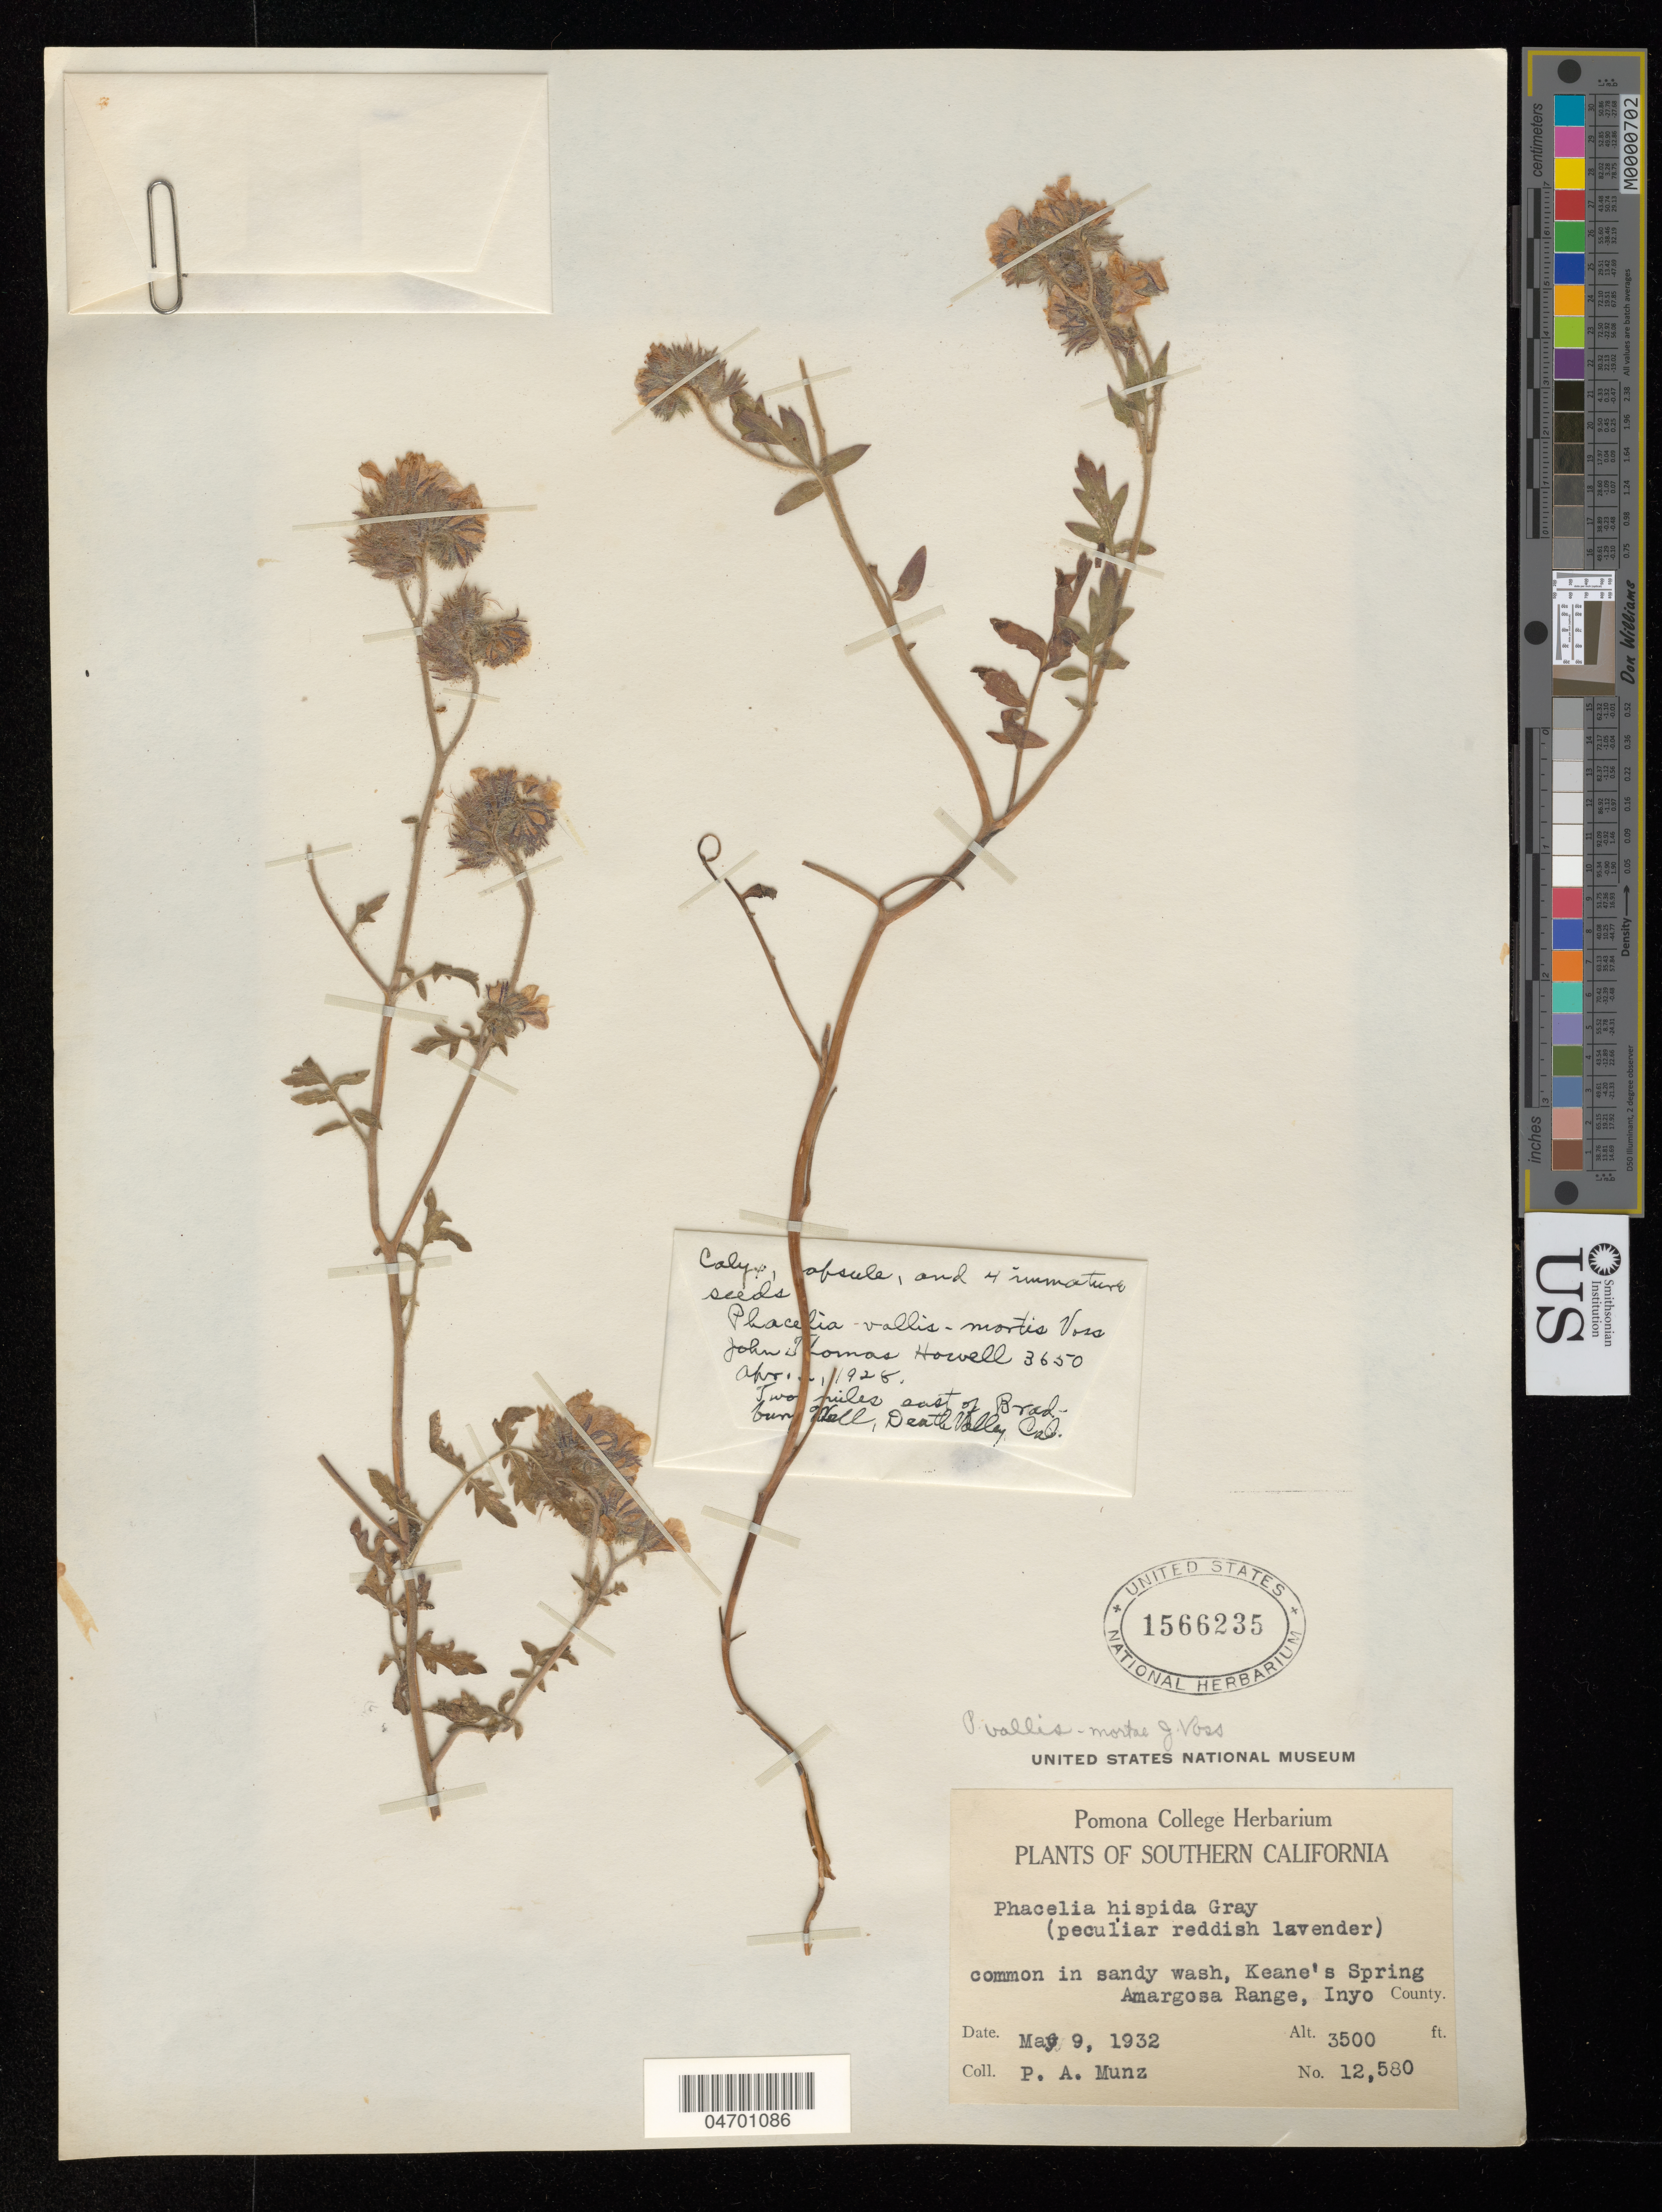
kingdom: Plantae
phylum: Tracheophyta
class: Magnoliopsida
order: Boraginales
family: Hydrophyllaceae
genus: Phacelia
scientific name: Phacelia vallis-mortae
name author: J.W. Voss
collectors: P. A. Munz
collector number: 12580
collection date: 1932-05-09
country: United States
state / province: California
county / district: Inyo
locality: Southern California. Keane's Spring Amargosa Range, Inyo County.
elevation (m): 1067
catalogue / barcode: US 1566235